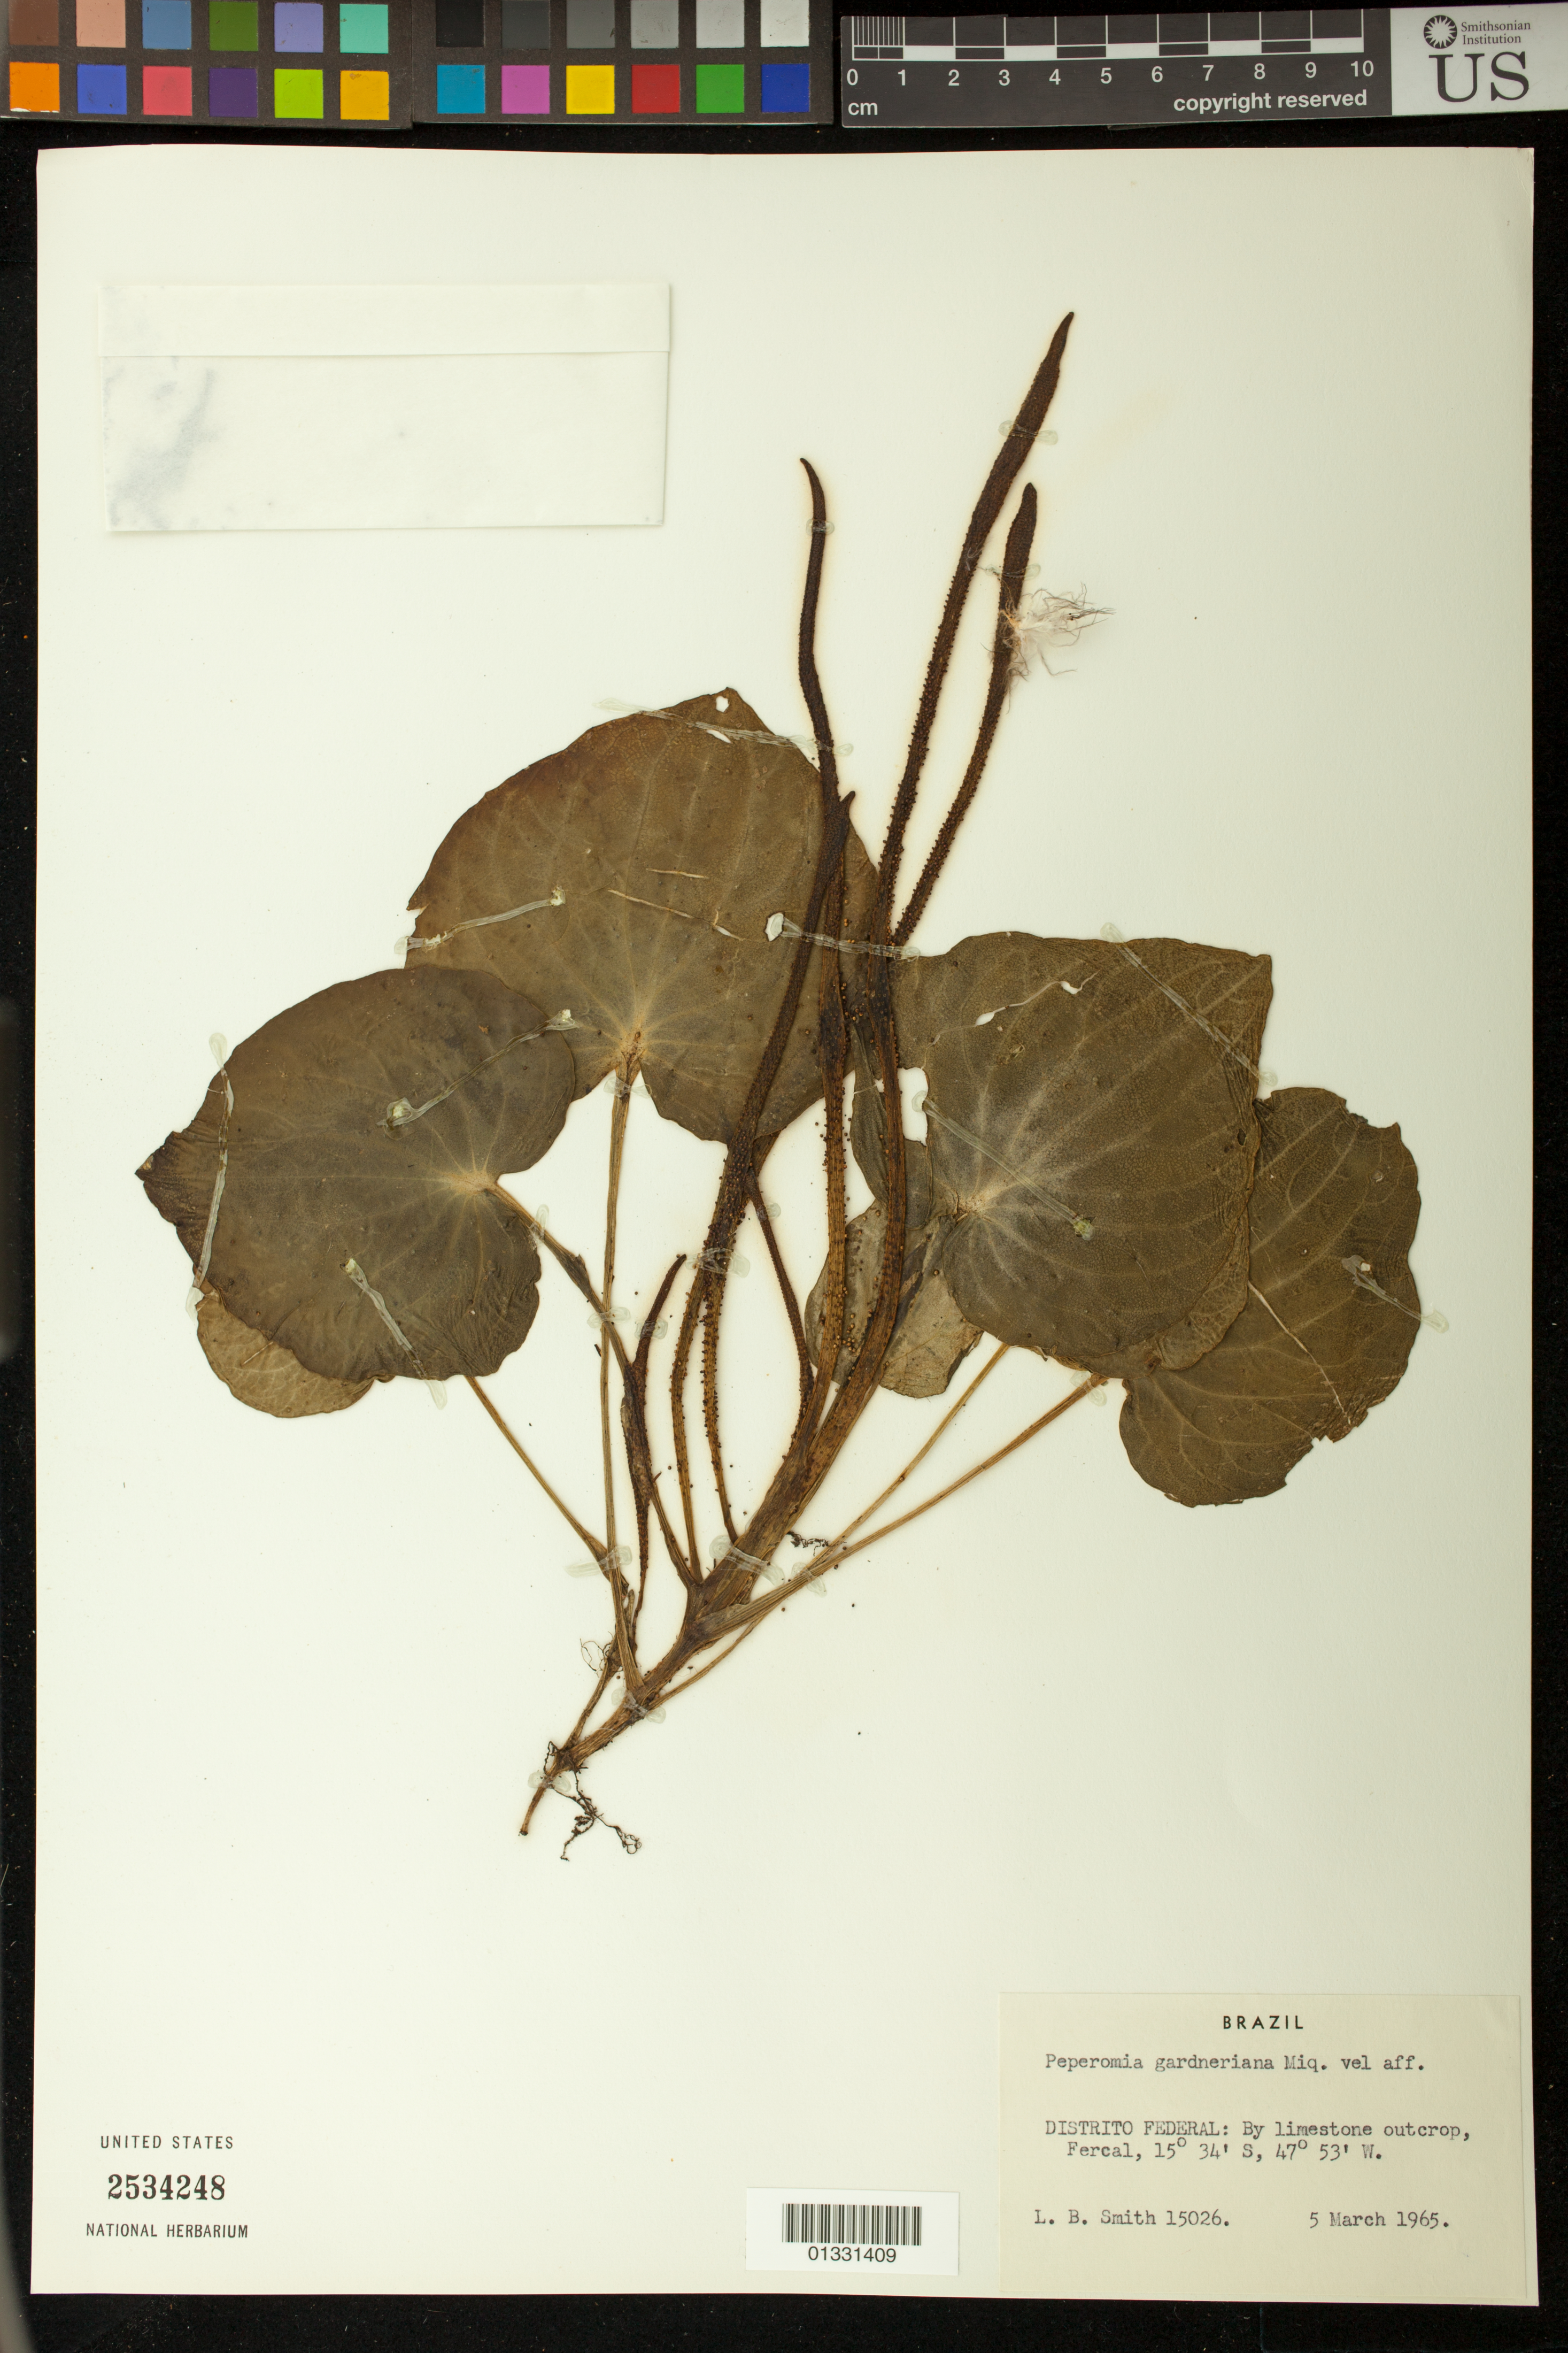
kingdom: Plantae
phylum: Tracheophyta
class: Magnoliopsida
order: Piperales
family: Piperaceae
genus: Peperomia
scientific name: Peperomia asarifolia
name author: Schltdl. & Cham.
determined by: Jiménez, José Estaban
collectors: L. Smith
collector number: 15026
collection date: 1965-03-05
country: Brazil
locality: Fercal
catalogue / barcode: US 2534248